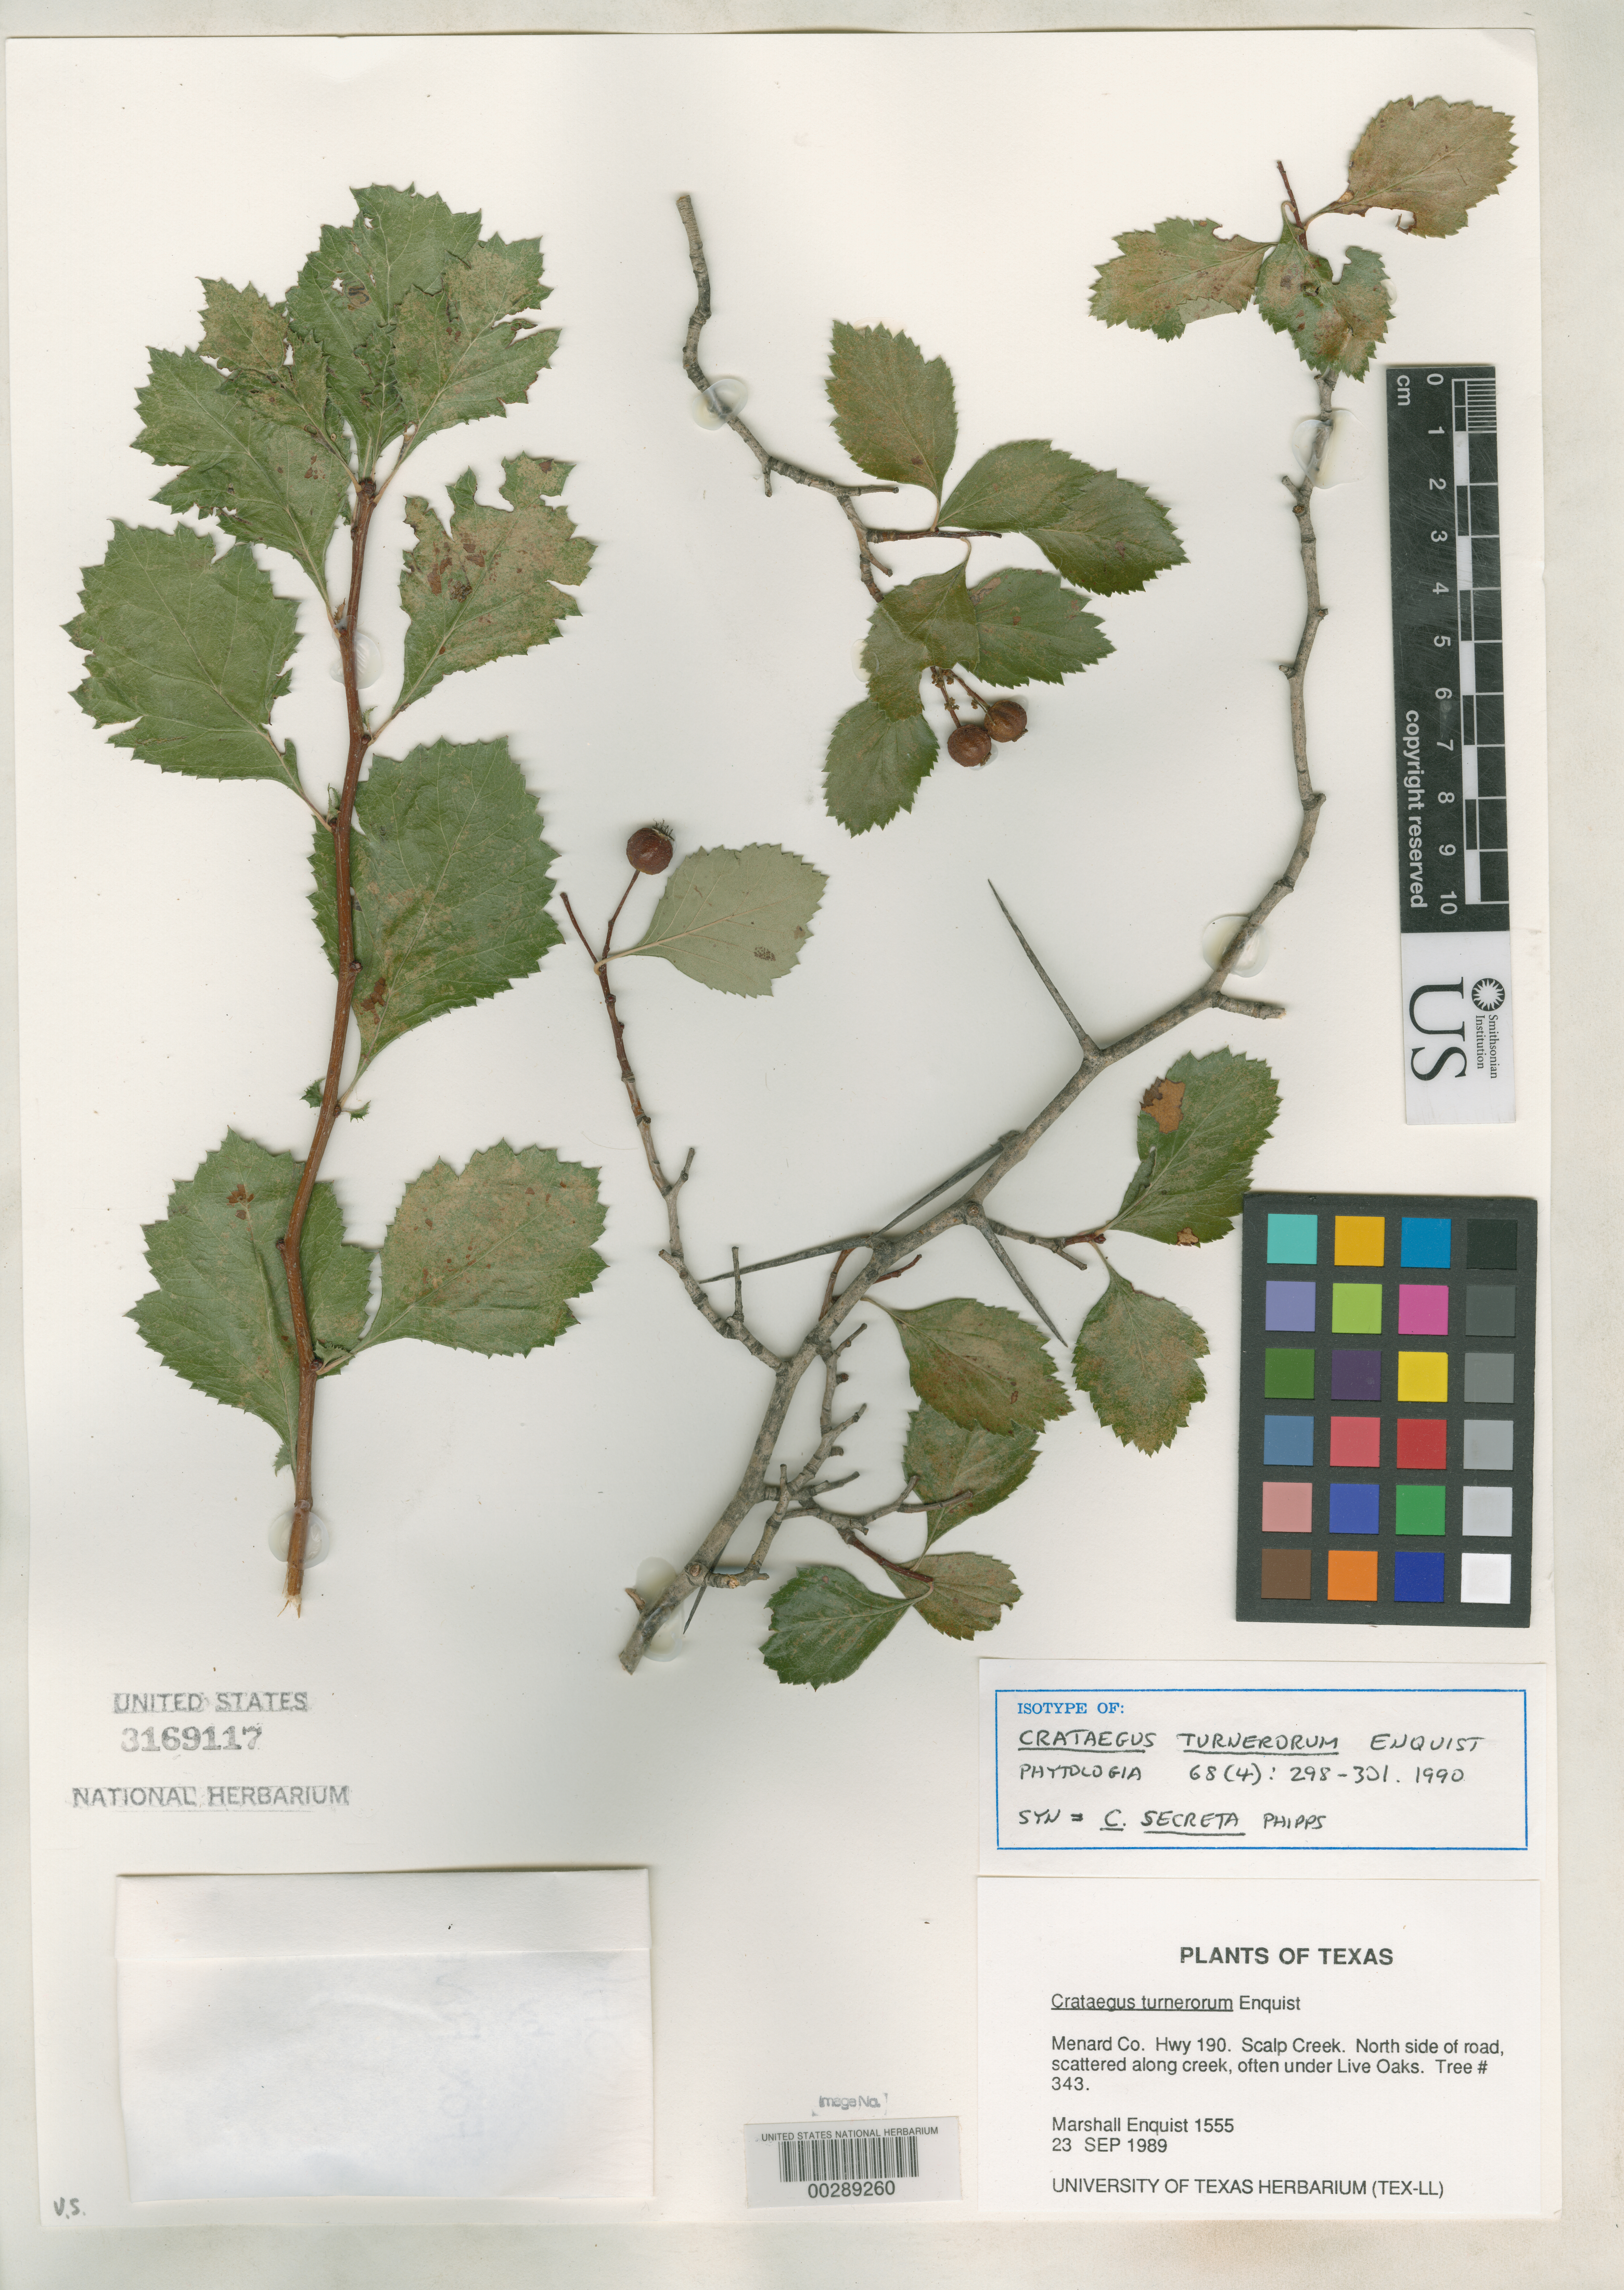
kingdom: Plantae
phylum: Tracheophyta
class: Magnoliopsida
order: Rosales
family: Rosaceae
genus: Crataegus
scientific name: Crataegus turnerorum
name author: Enquist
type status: Isotype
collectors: M. Enquist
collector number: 1555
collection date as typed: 23 Sep 1989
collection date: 1989-09-23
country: United States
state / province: Texas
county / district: Menard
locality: Highway 190, Scalp Creek, N side of road, scattered along creek, Tree # 343.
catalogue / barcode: US 3169117